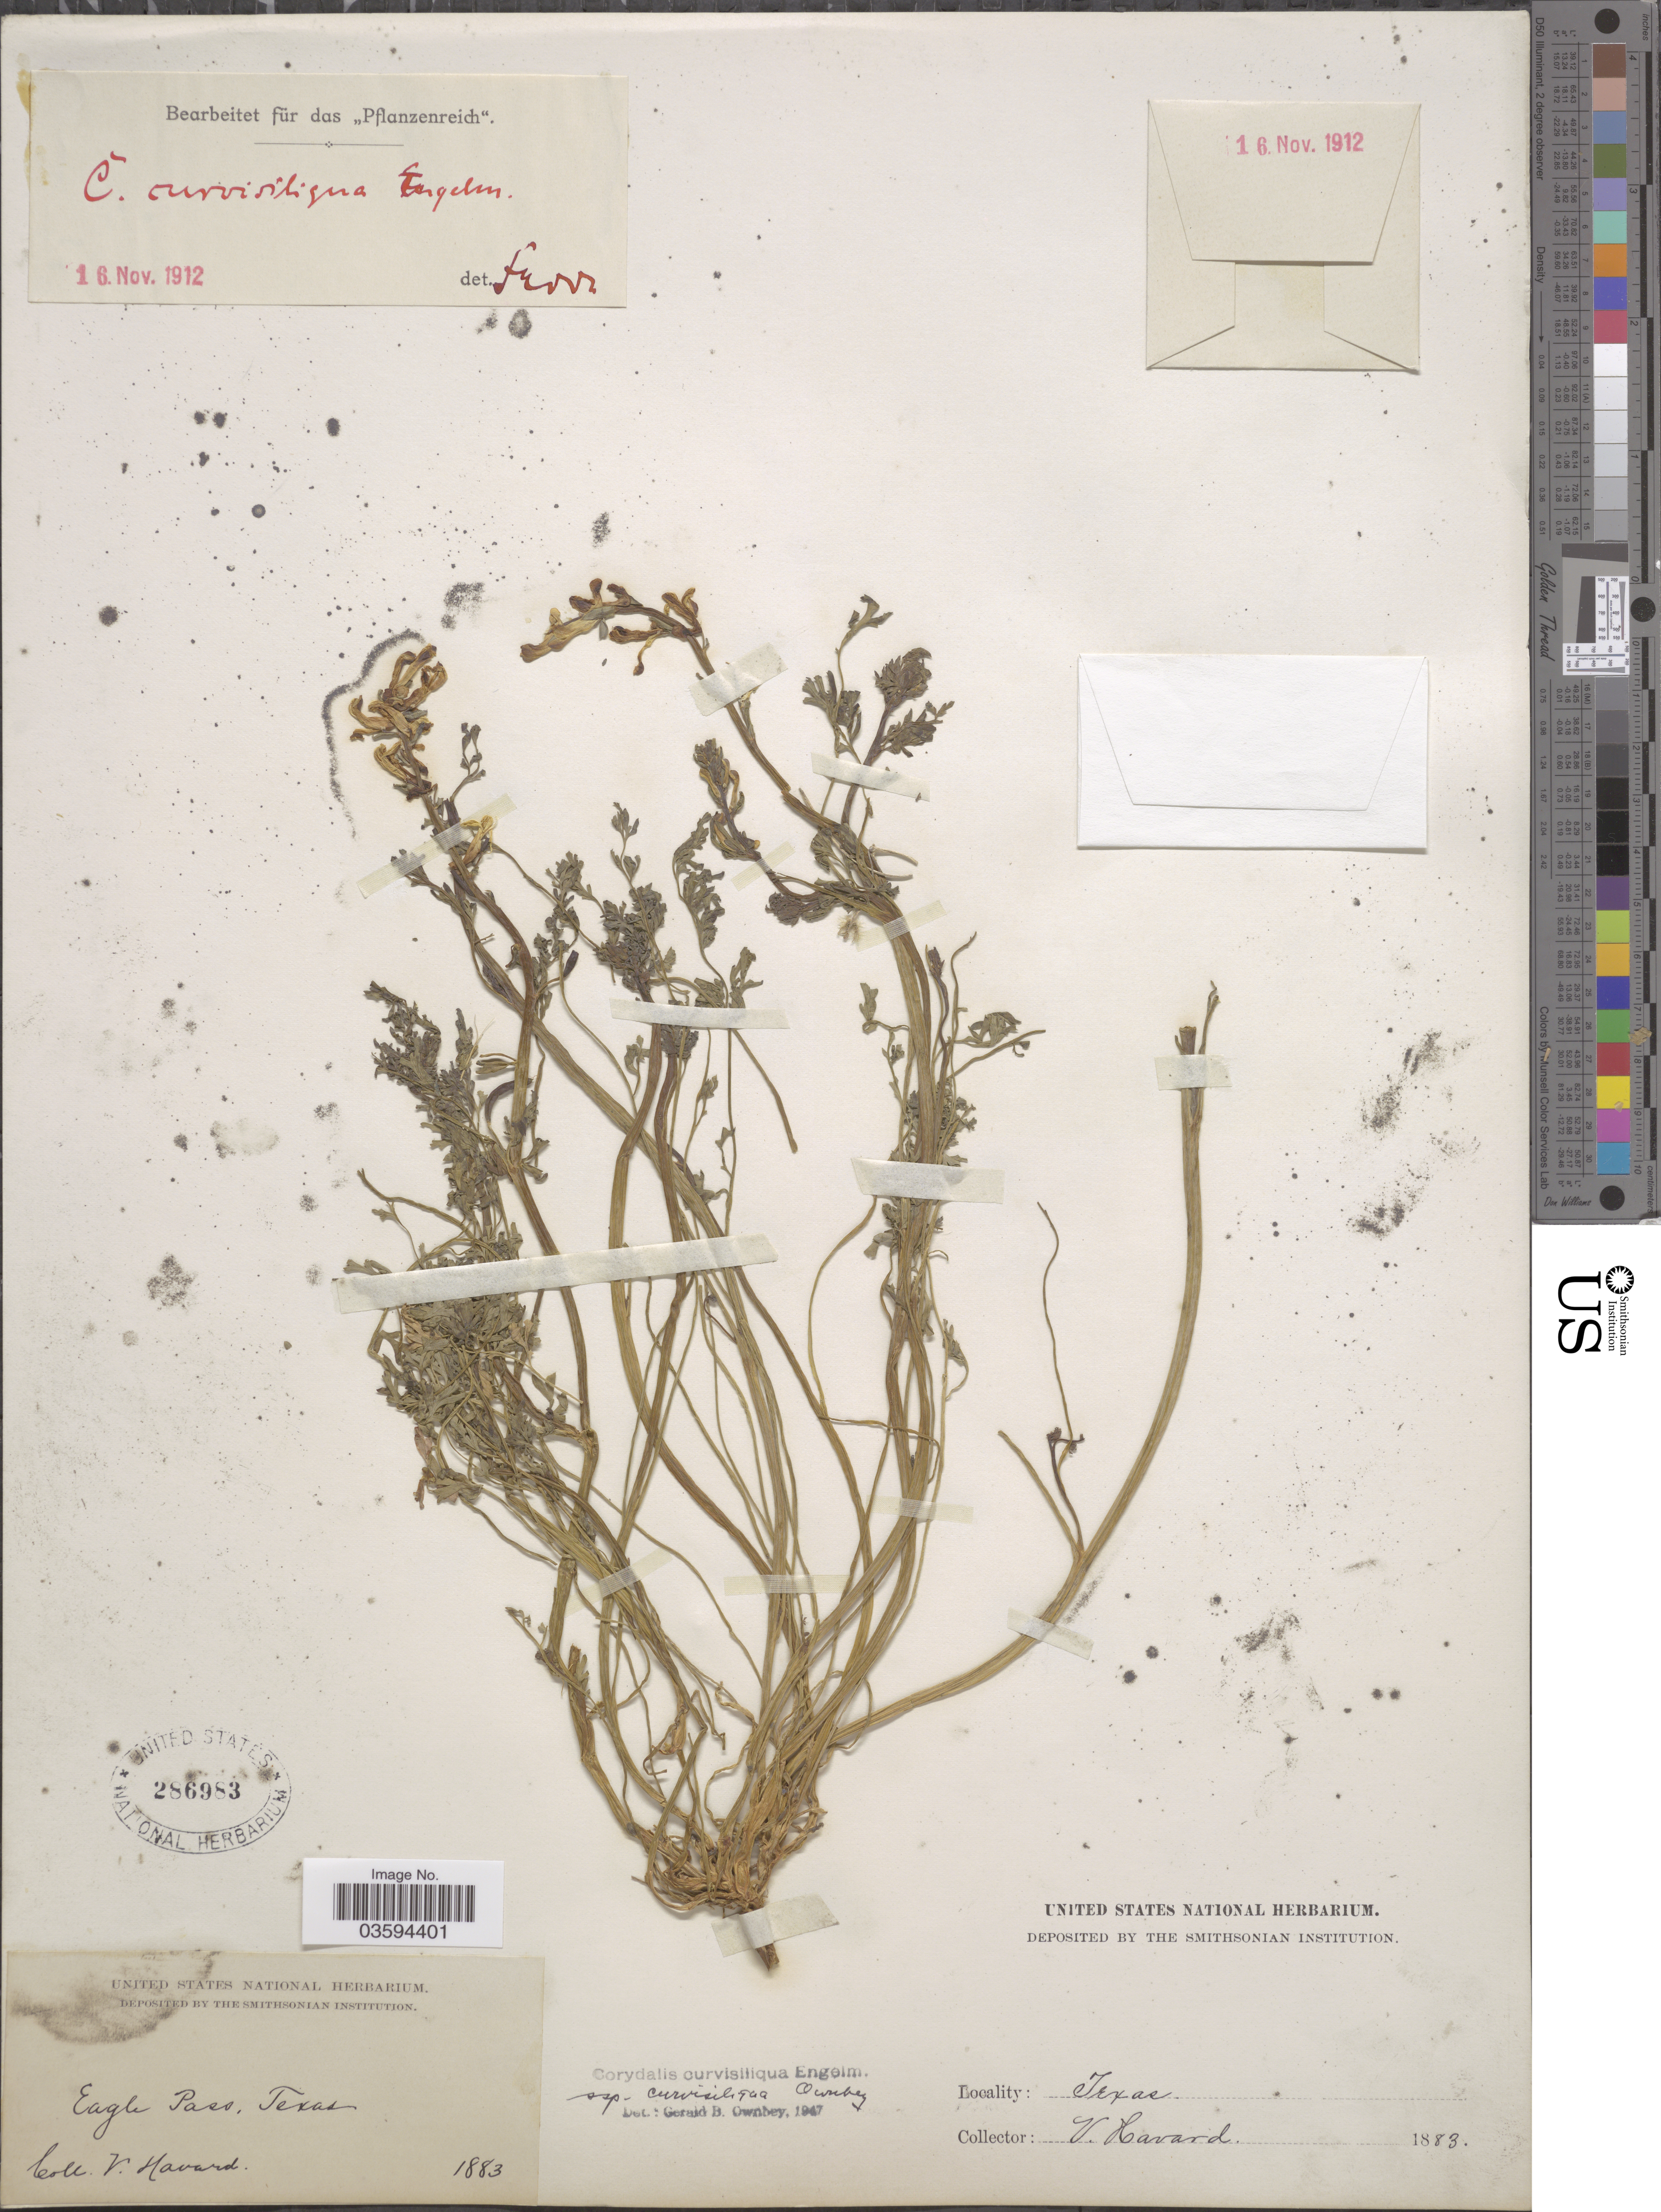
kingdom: Plantae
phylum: Tracheophyta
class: Magnoliopsida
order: Ranunculales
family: Papaveraceae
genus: Corydalis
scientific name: Corydalis curvisiliqua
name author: (A. Gray) Engelm. ex A. Gray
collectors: V. Havard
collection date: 1883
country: United States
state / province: Texas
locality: Eagle Pass.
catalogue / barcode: US 286983